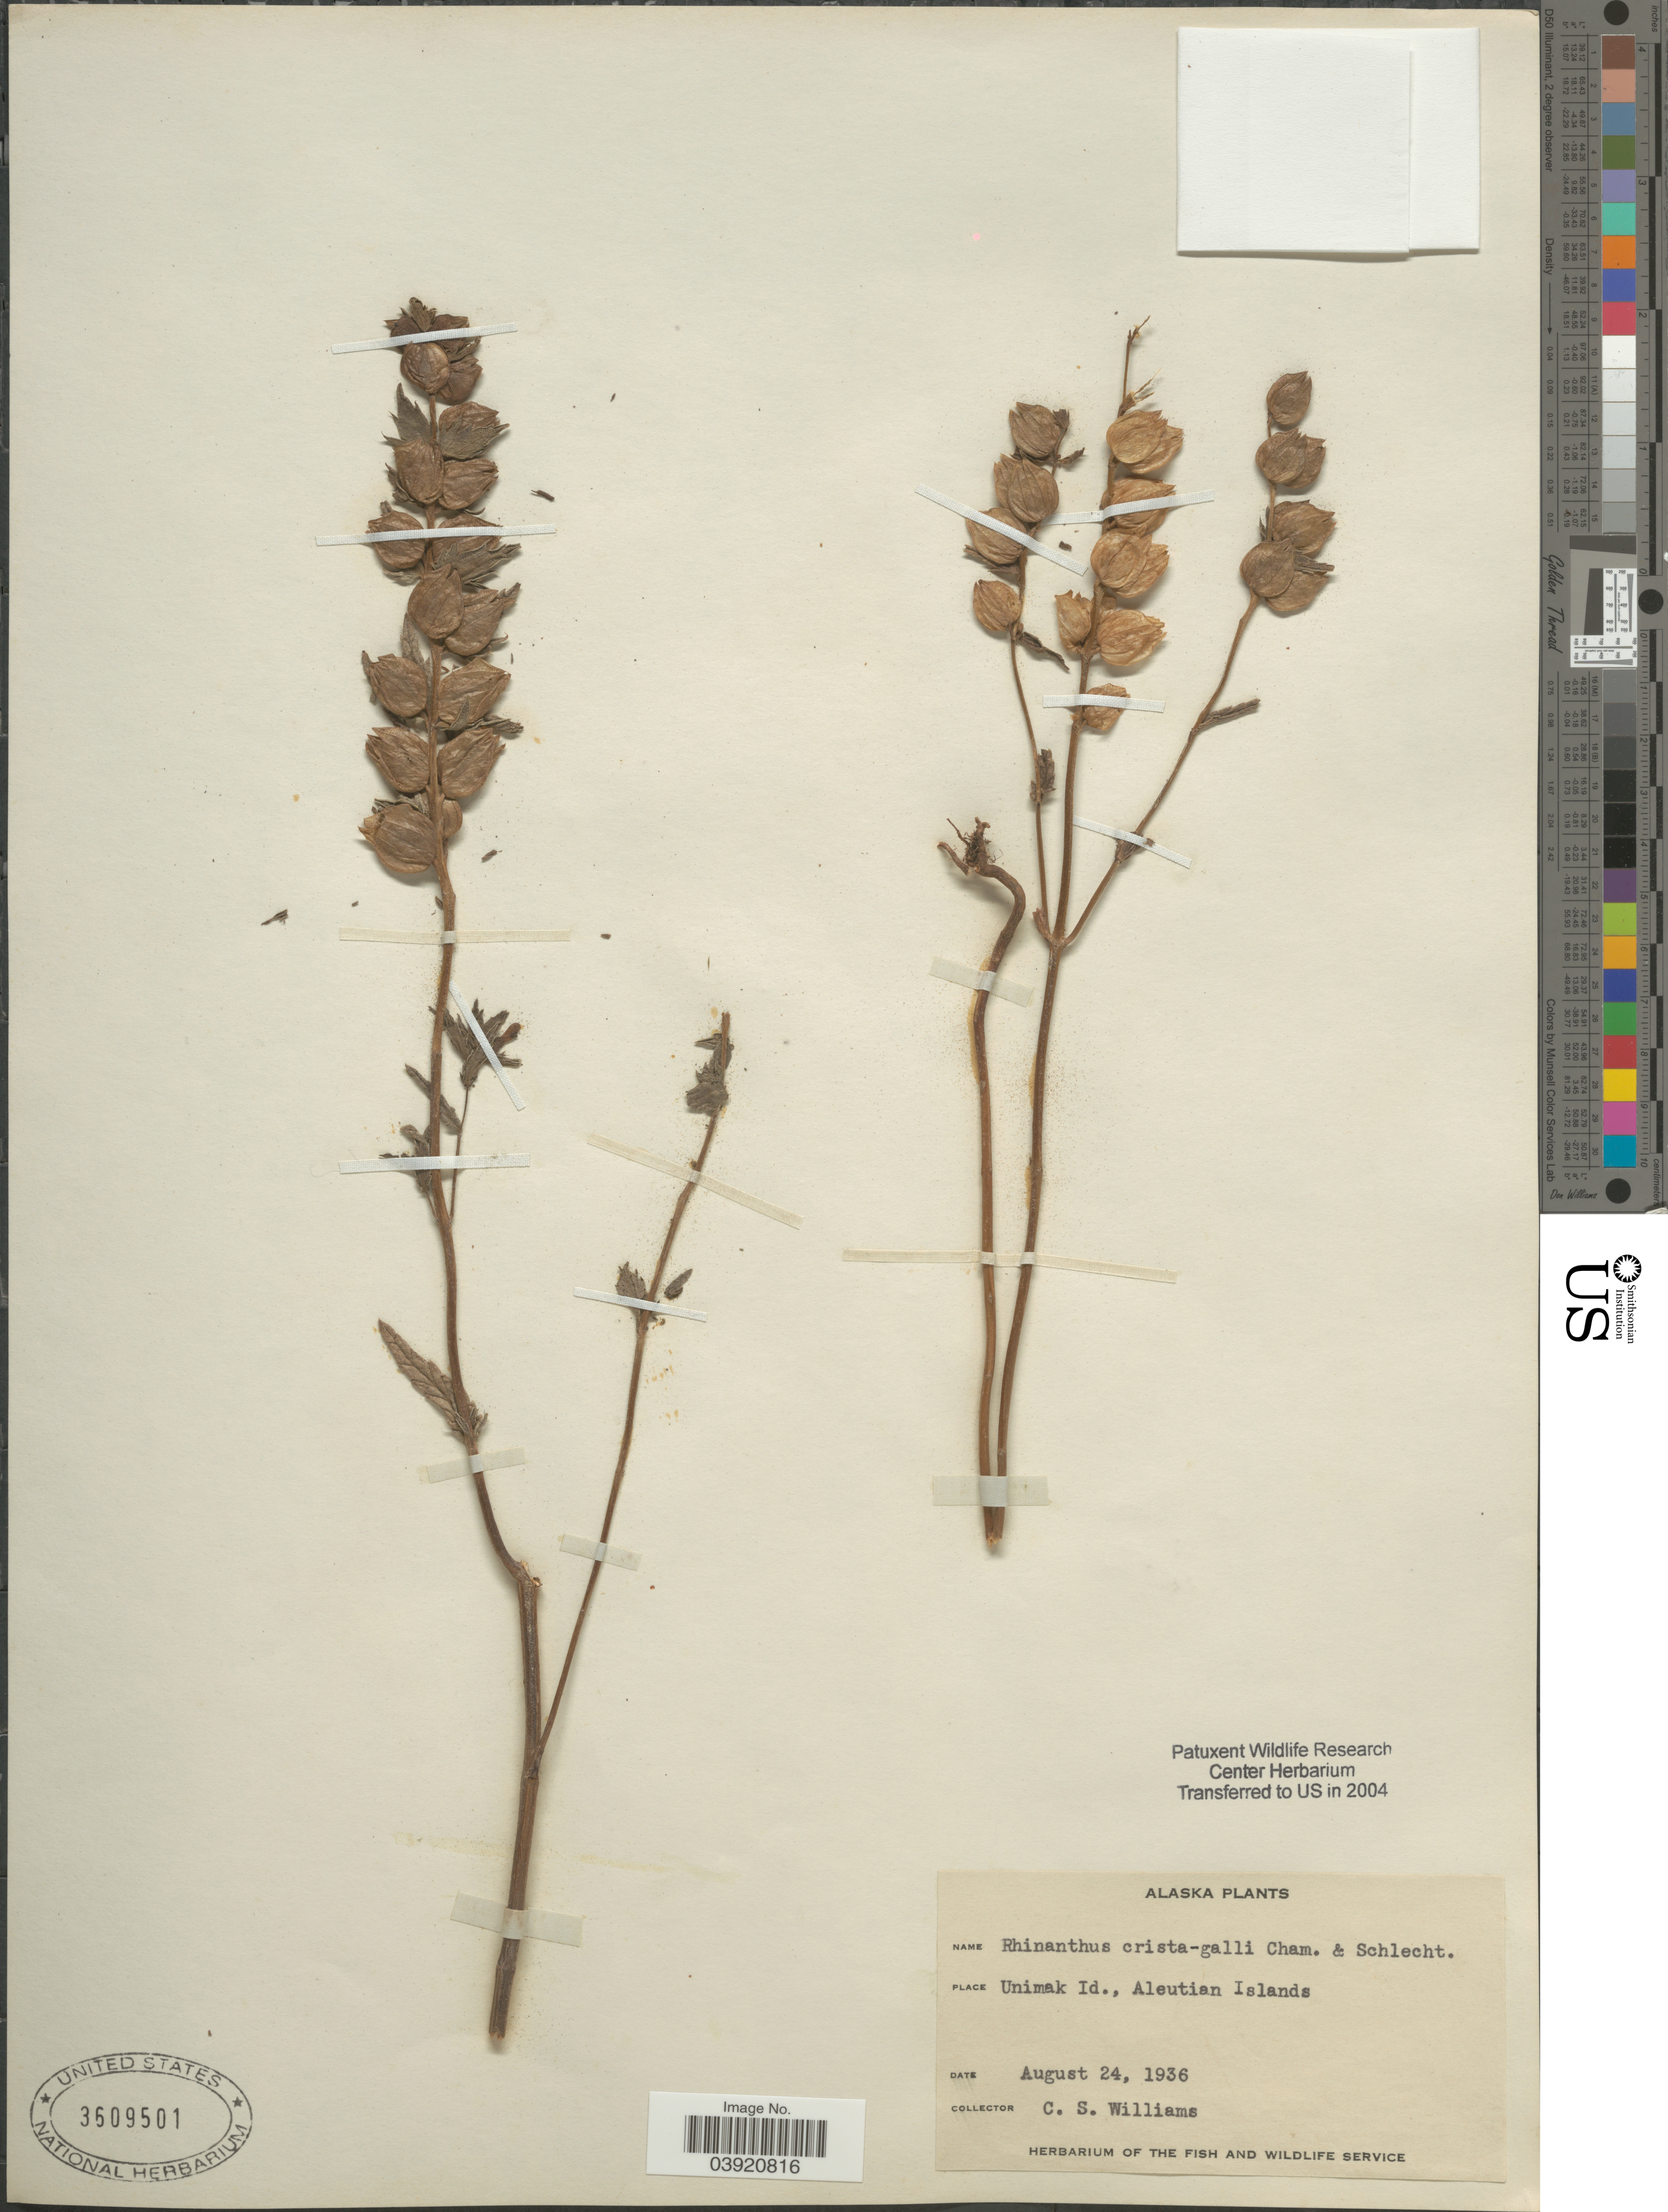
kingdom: Plantae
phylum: Tracheophyta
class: Magnoliopsida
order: Lamiales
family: Orobanchaceae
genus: Rhinanthus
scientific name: Rhinanthus crista-galli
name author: L.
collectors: C. Williams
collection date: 1936-08-24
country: United States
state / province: Alaska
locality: Unimak Id., Aleutian Islands.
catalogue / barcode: US 3609501